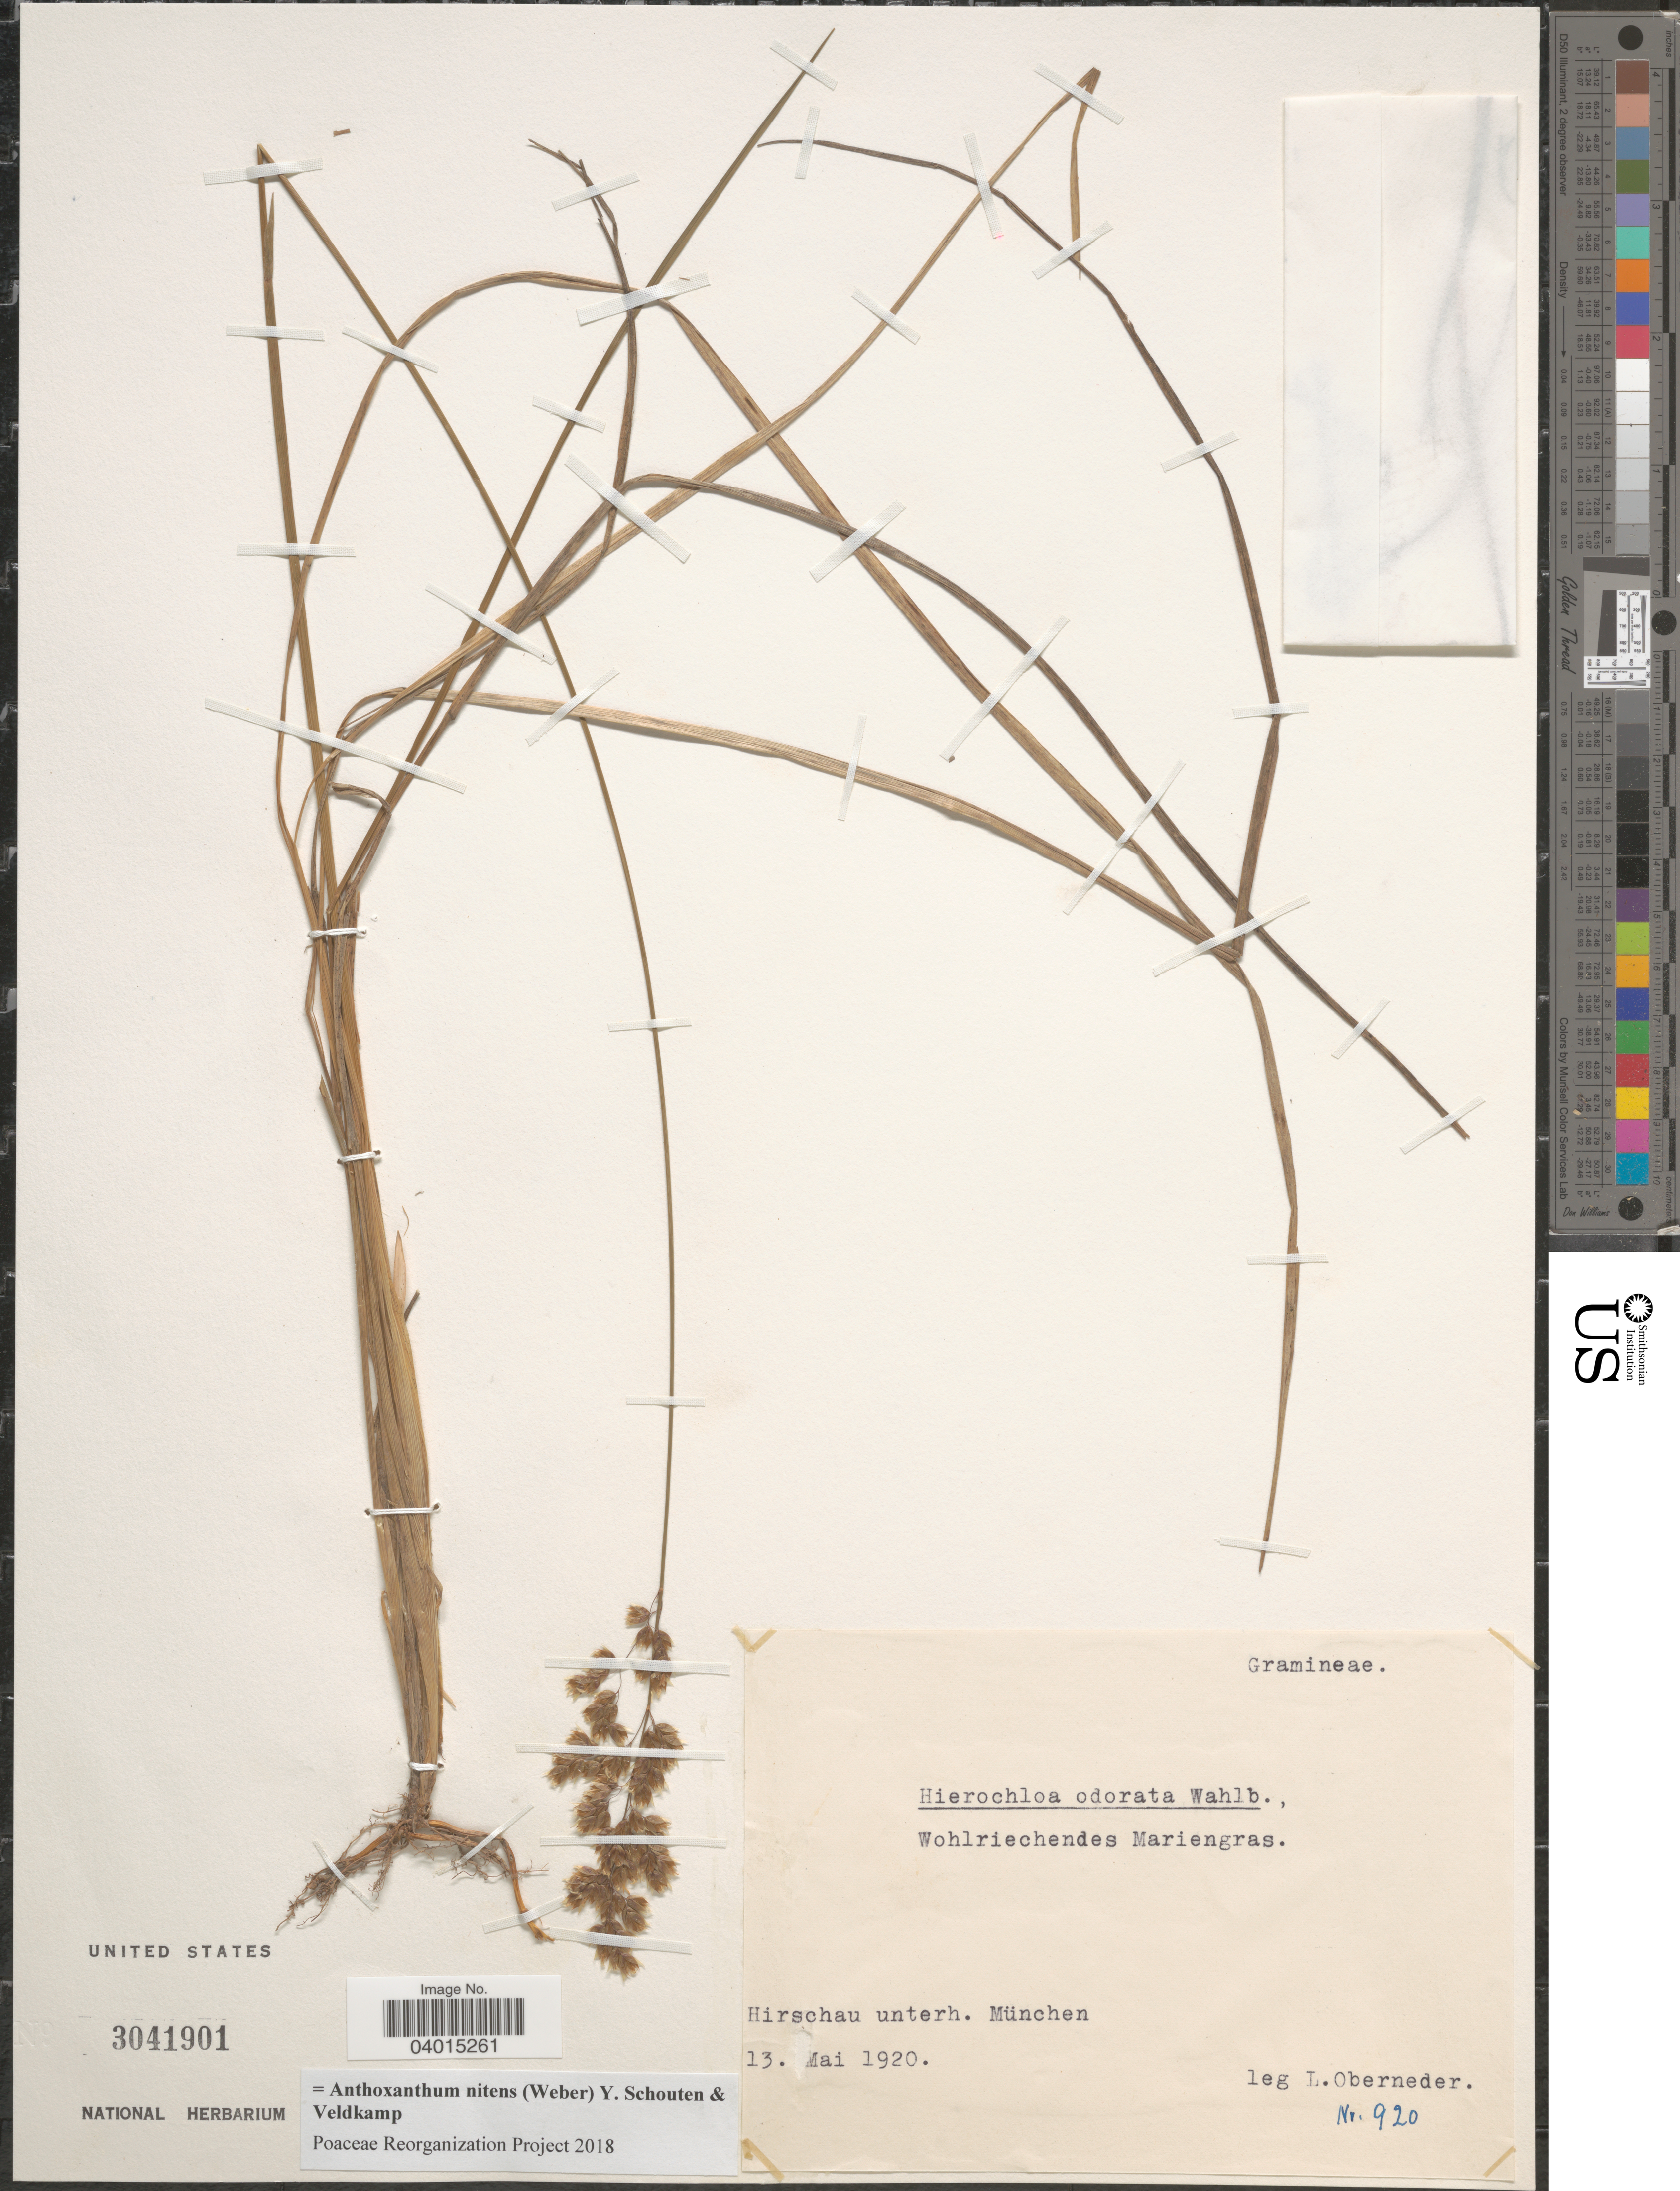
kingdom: Plantae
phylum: Tracheophyta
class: Liliopsida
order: Poales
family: Poaceae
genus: Anthoxanthum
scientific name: Anthoxanthum nitens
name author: (G.H. Weber) R.T.A. Schouten & Veldkamp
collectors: L. Oberneder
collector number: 920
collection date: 1920-05-13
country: Germany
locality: Hirschau unterh. München.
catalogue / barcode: US 3041901